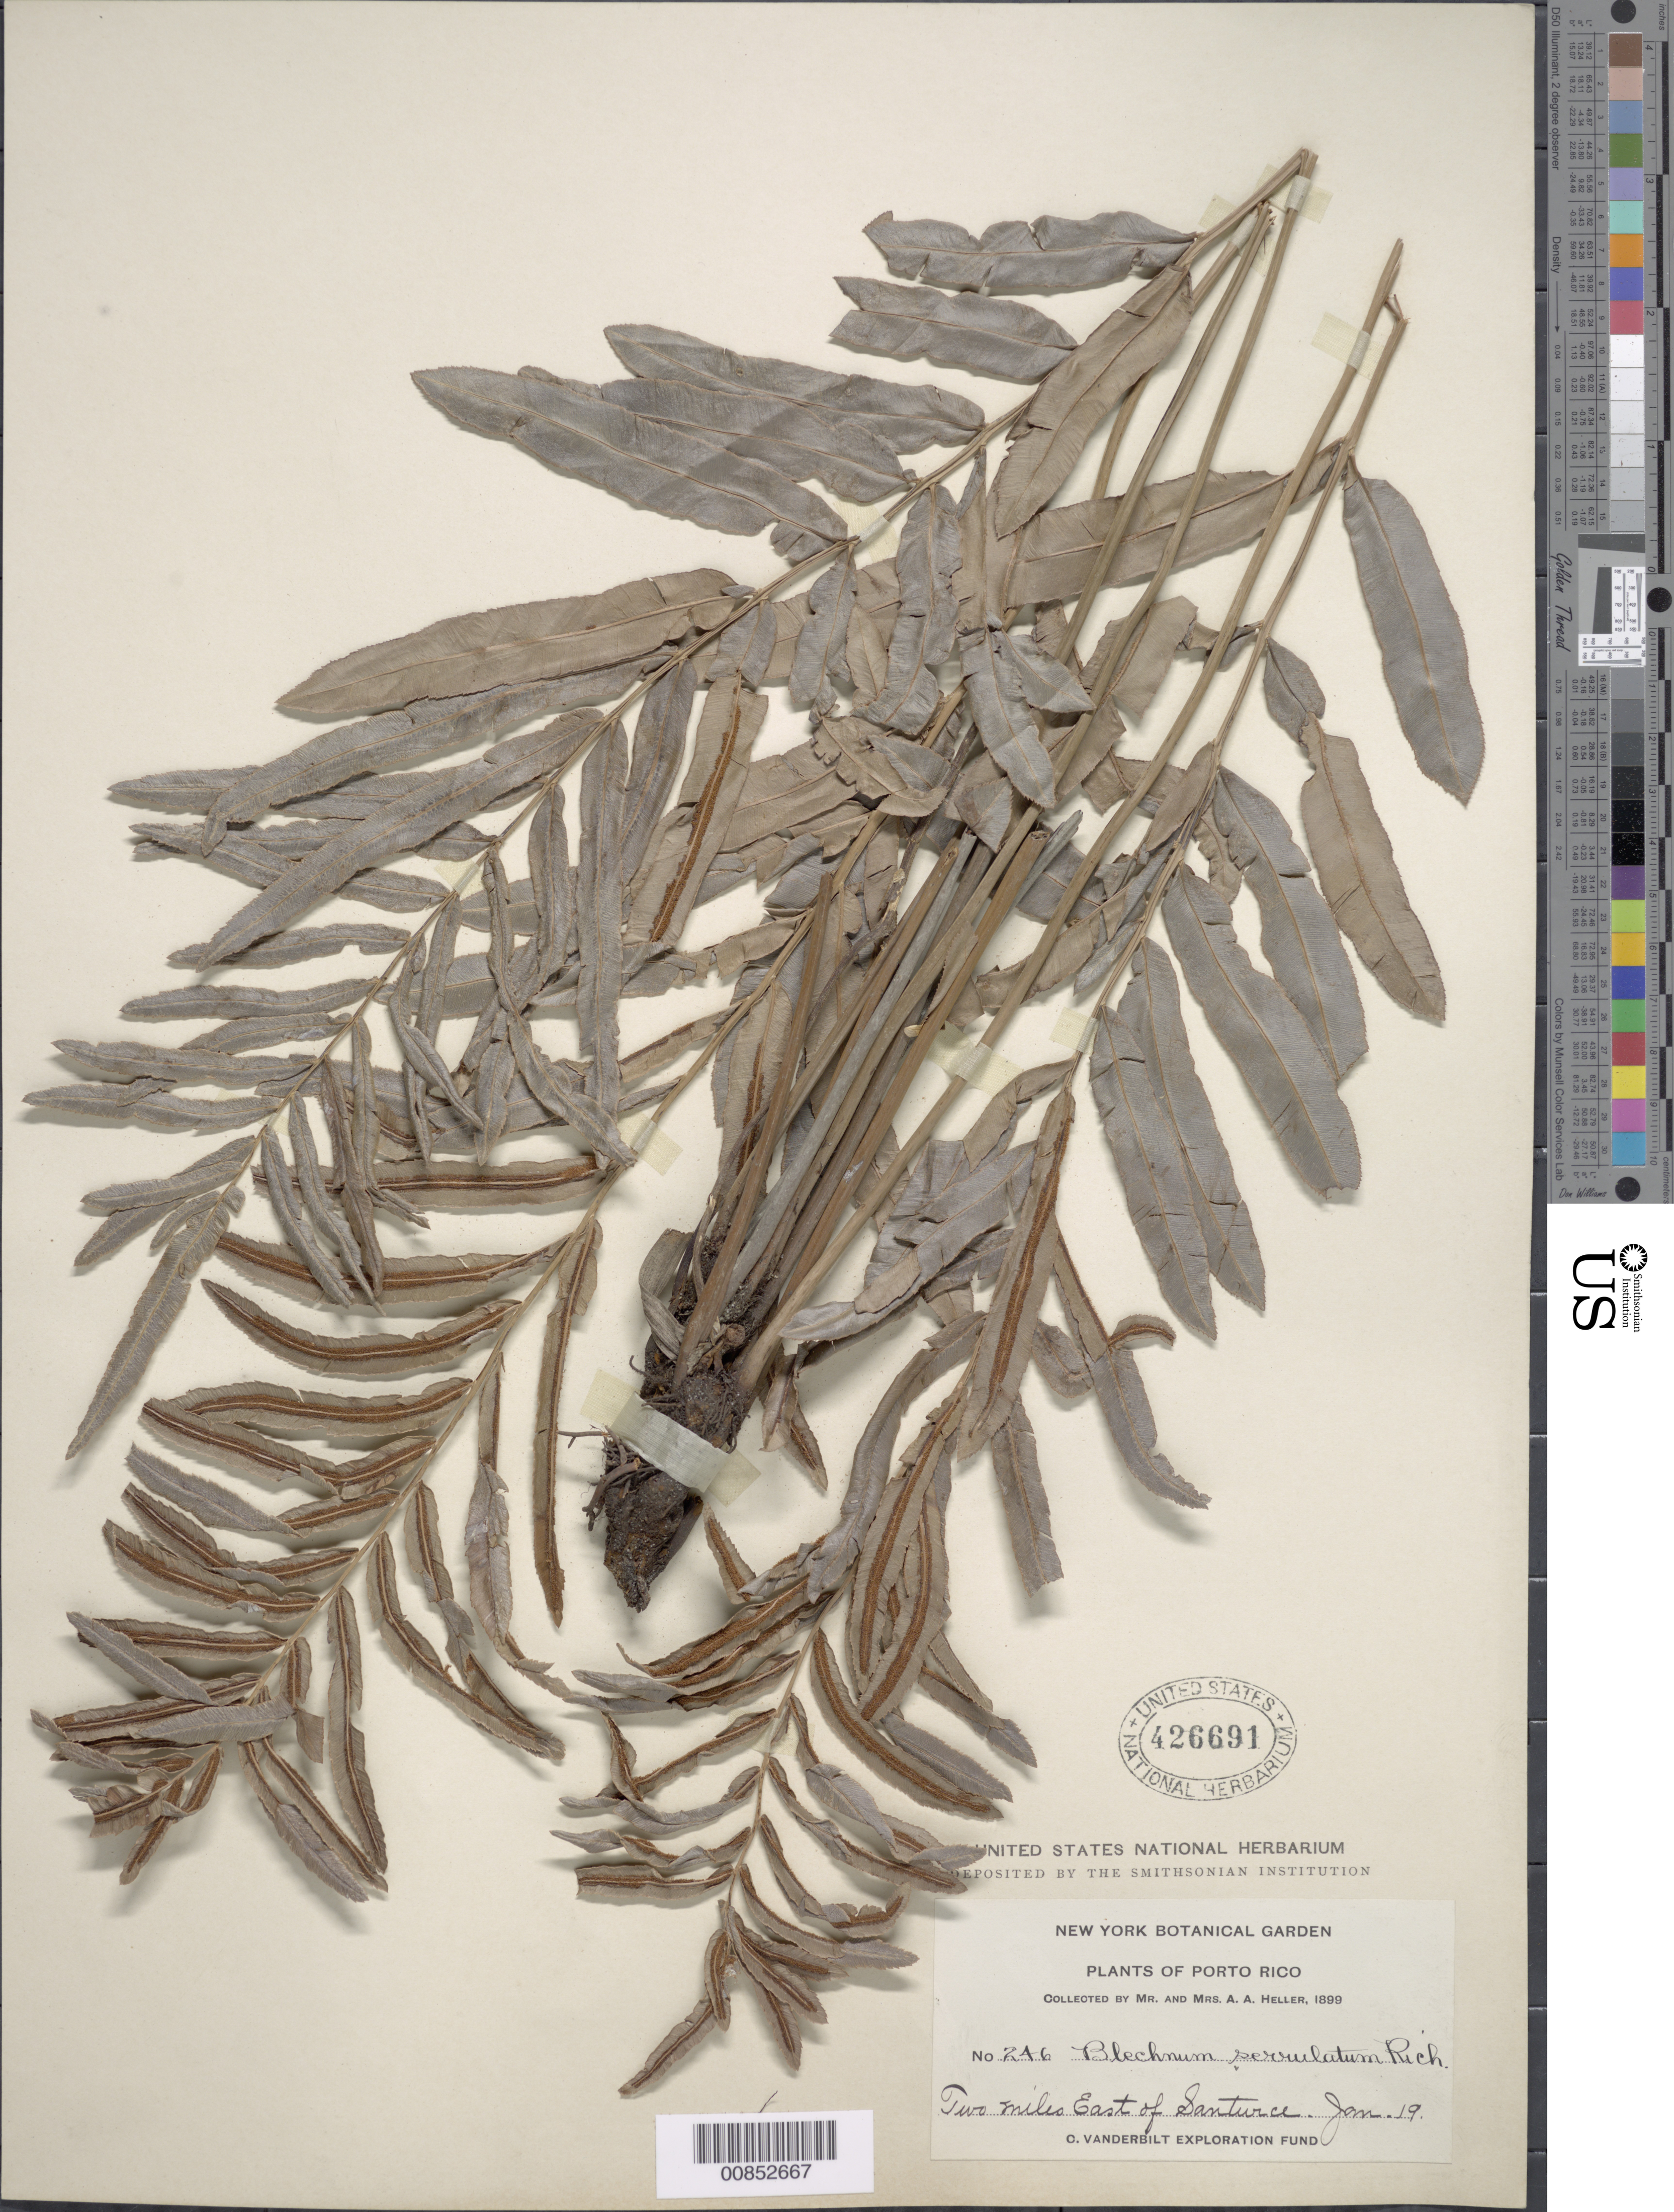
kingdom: Plantae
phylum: Tracheophyta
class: Polypodiopsida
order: Polypodiales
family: Blechnaceae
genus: Telmatoblechnum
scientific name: Telmatoblechnum serrulatum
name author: (Rich.) Perrie et al.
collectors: A. A. Heller & E. G. Heller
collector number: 246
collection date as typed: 19 Jan 1899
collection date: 1899-01-19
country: Puerto Rico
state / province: San Juan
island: Puerto Rico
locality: Santurce, 2 miles E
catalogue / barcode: US 426691